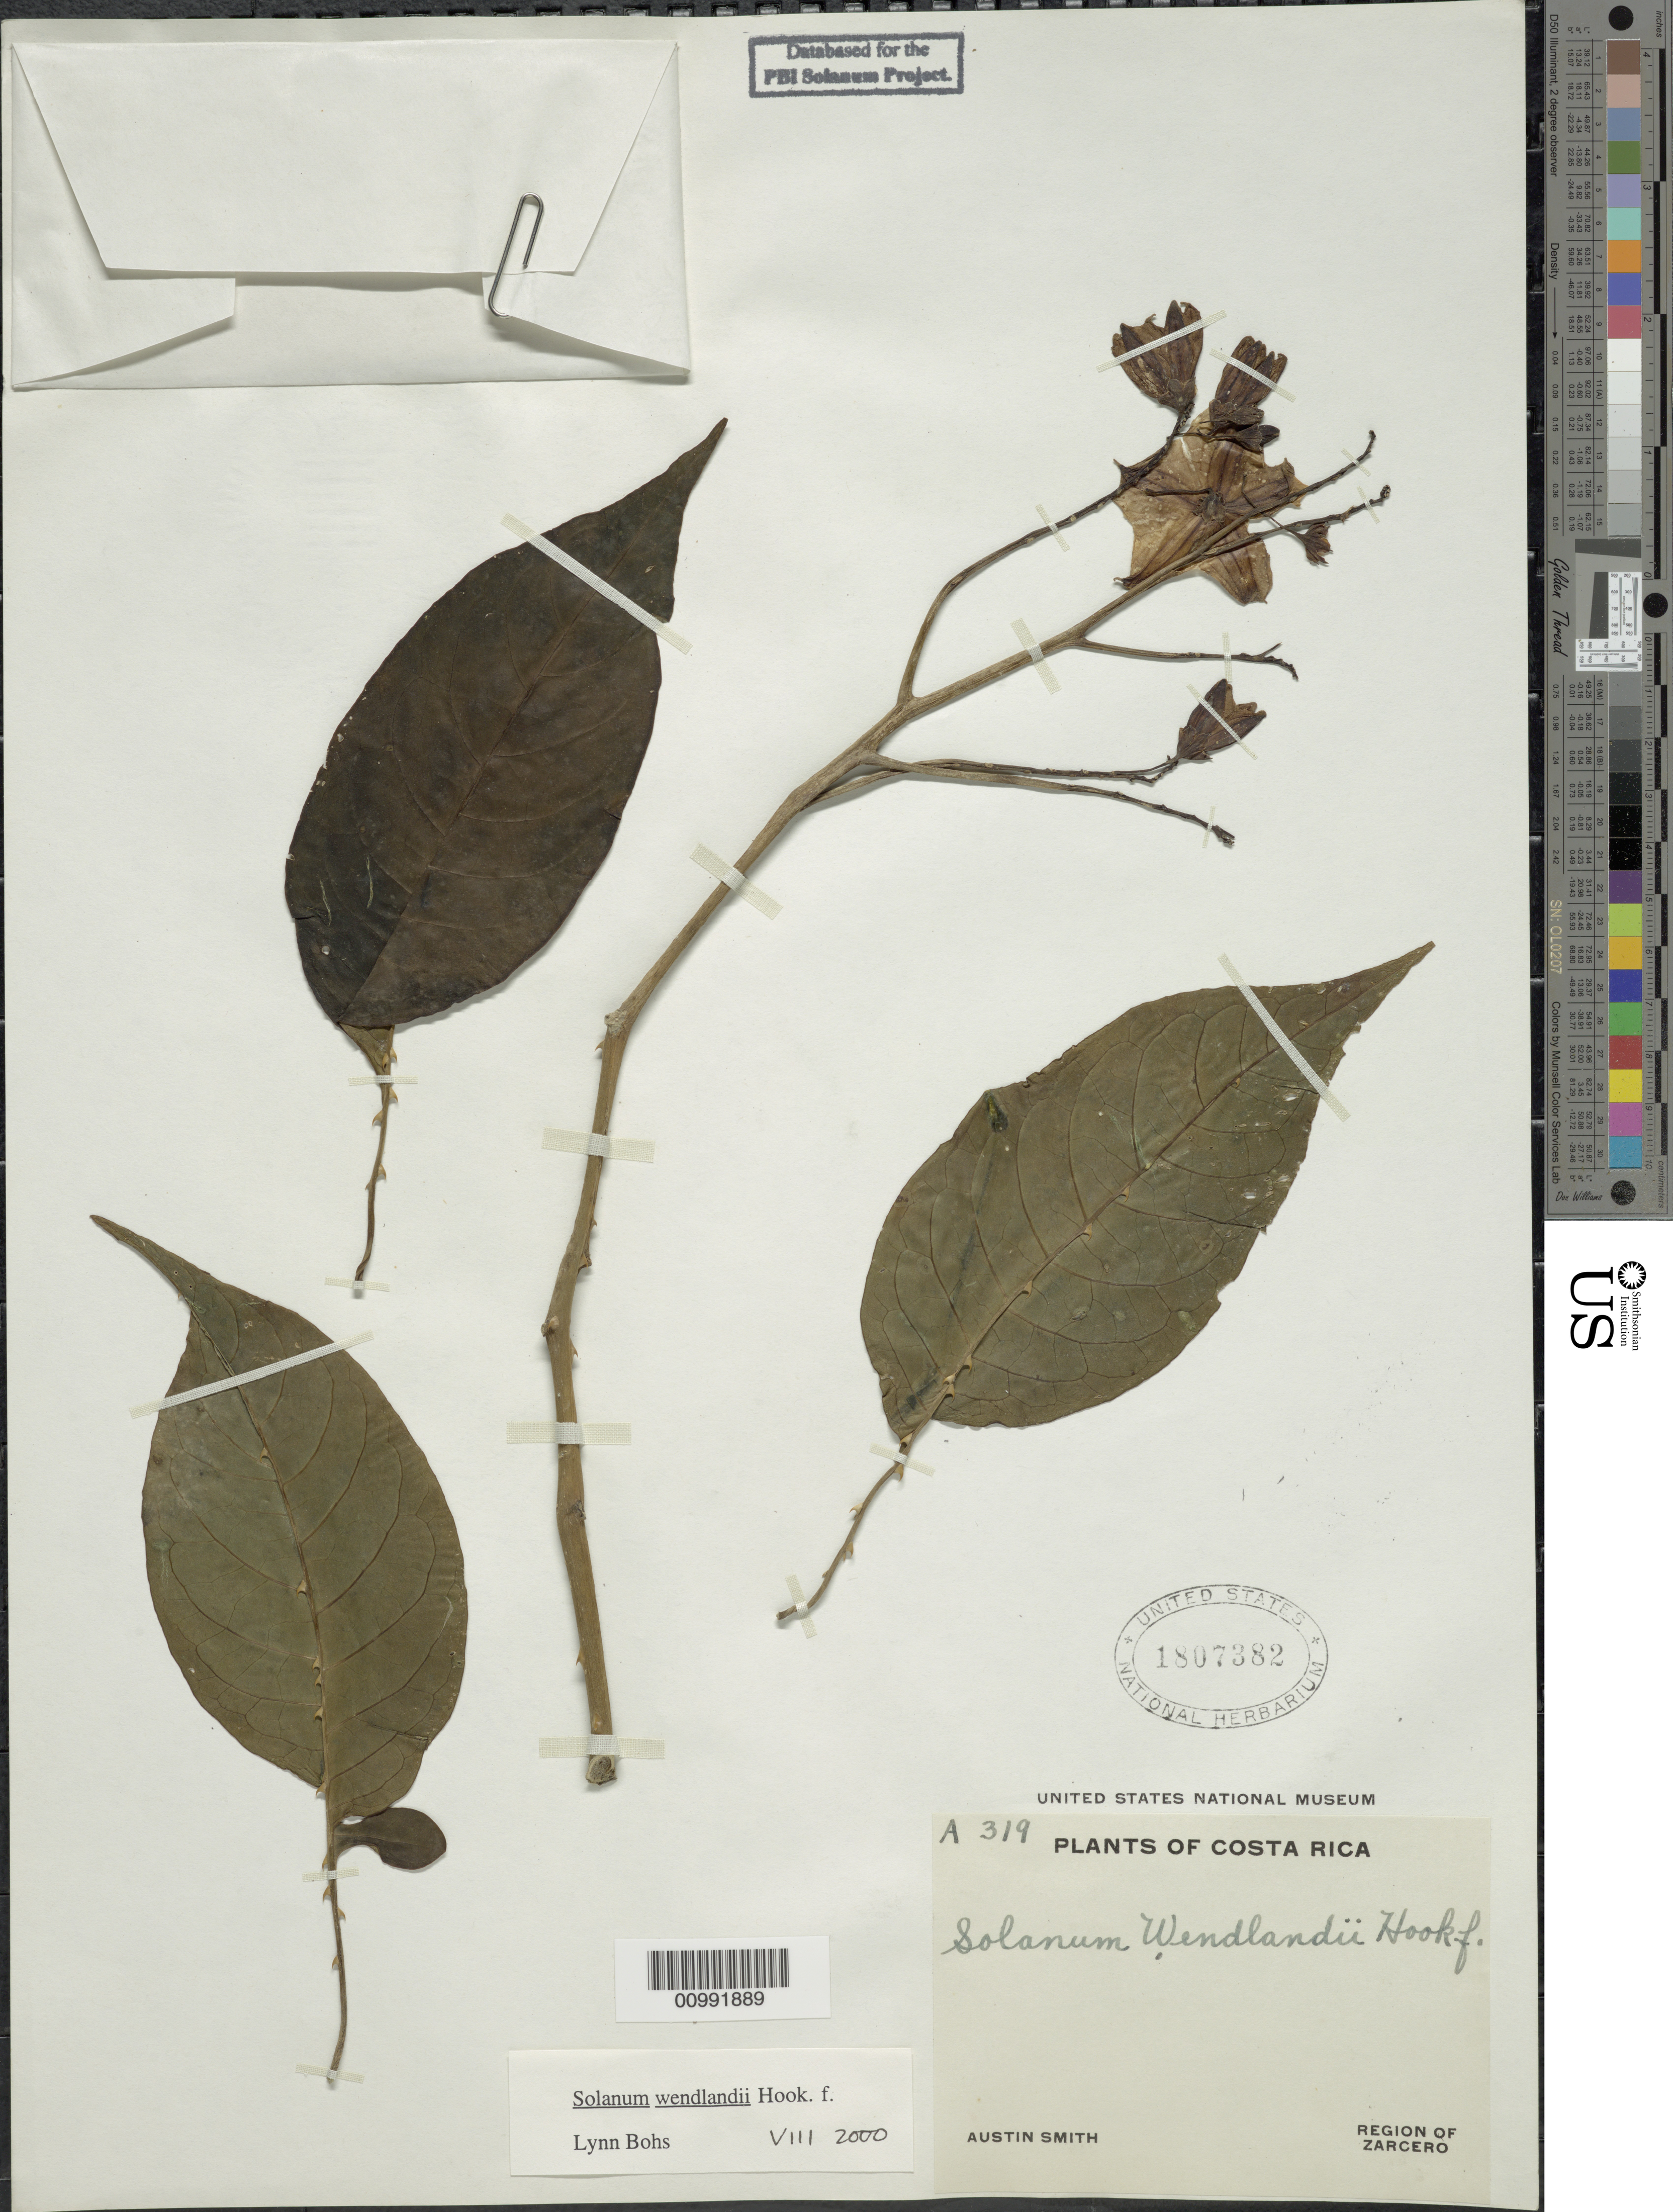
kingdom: Plantae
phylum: Tracheophyta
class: Magnoliopsida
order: Solanales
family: Solanaceae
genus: Solanum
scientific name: Solanum wendlandii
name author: Hook. f.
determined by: Bohs, L. A.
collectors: Aust P. Smith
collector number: A 319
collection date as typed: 7 Sep 1937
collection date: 1937-09-07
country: Costa Rica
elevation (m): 1615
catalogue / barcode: US 1807382